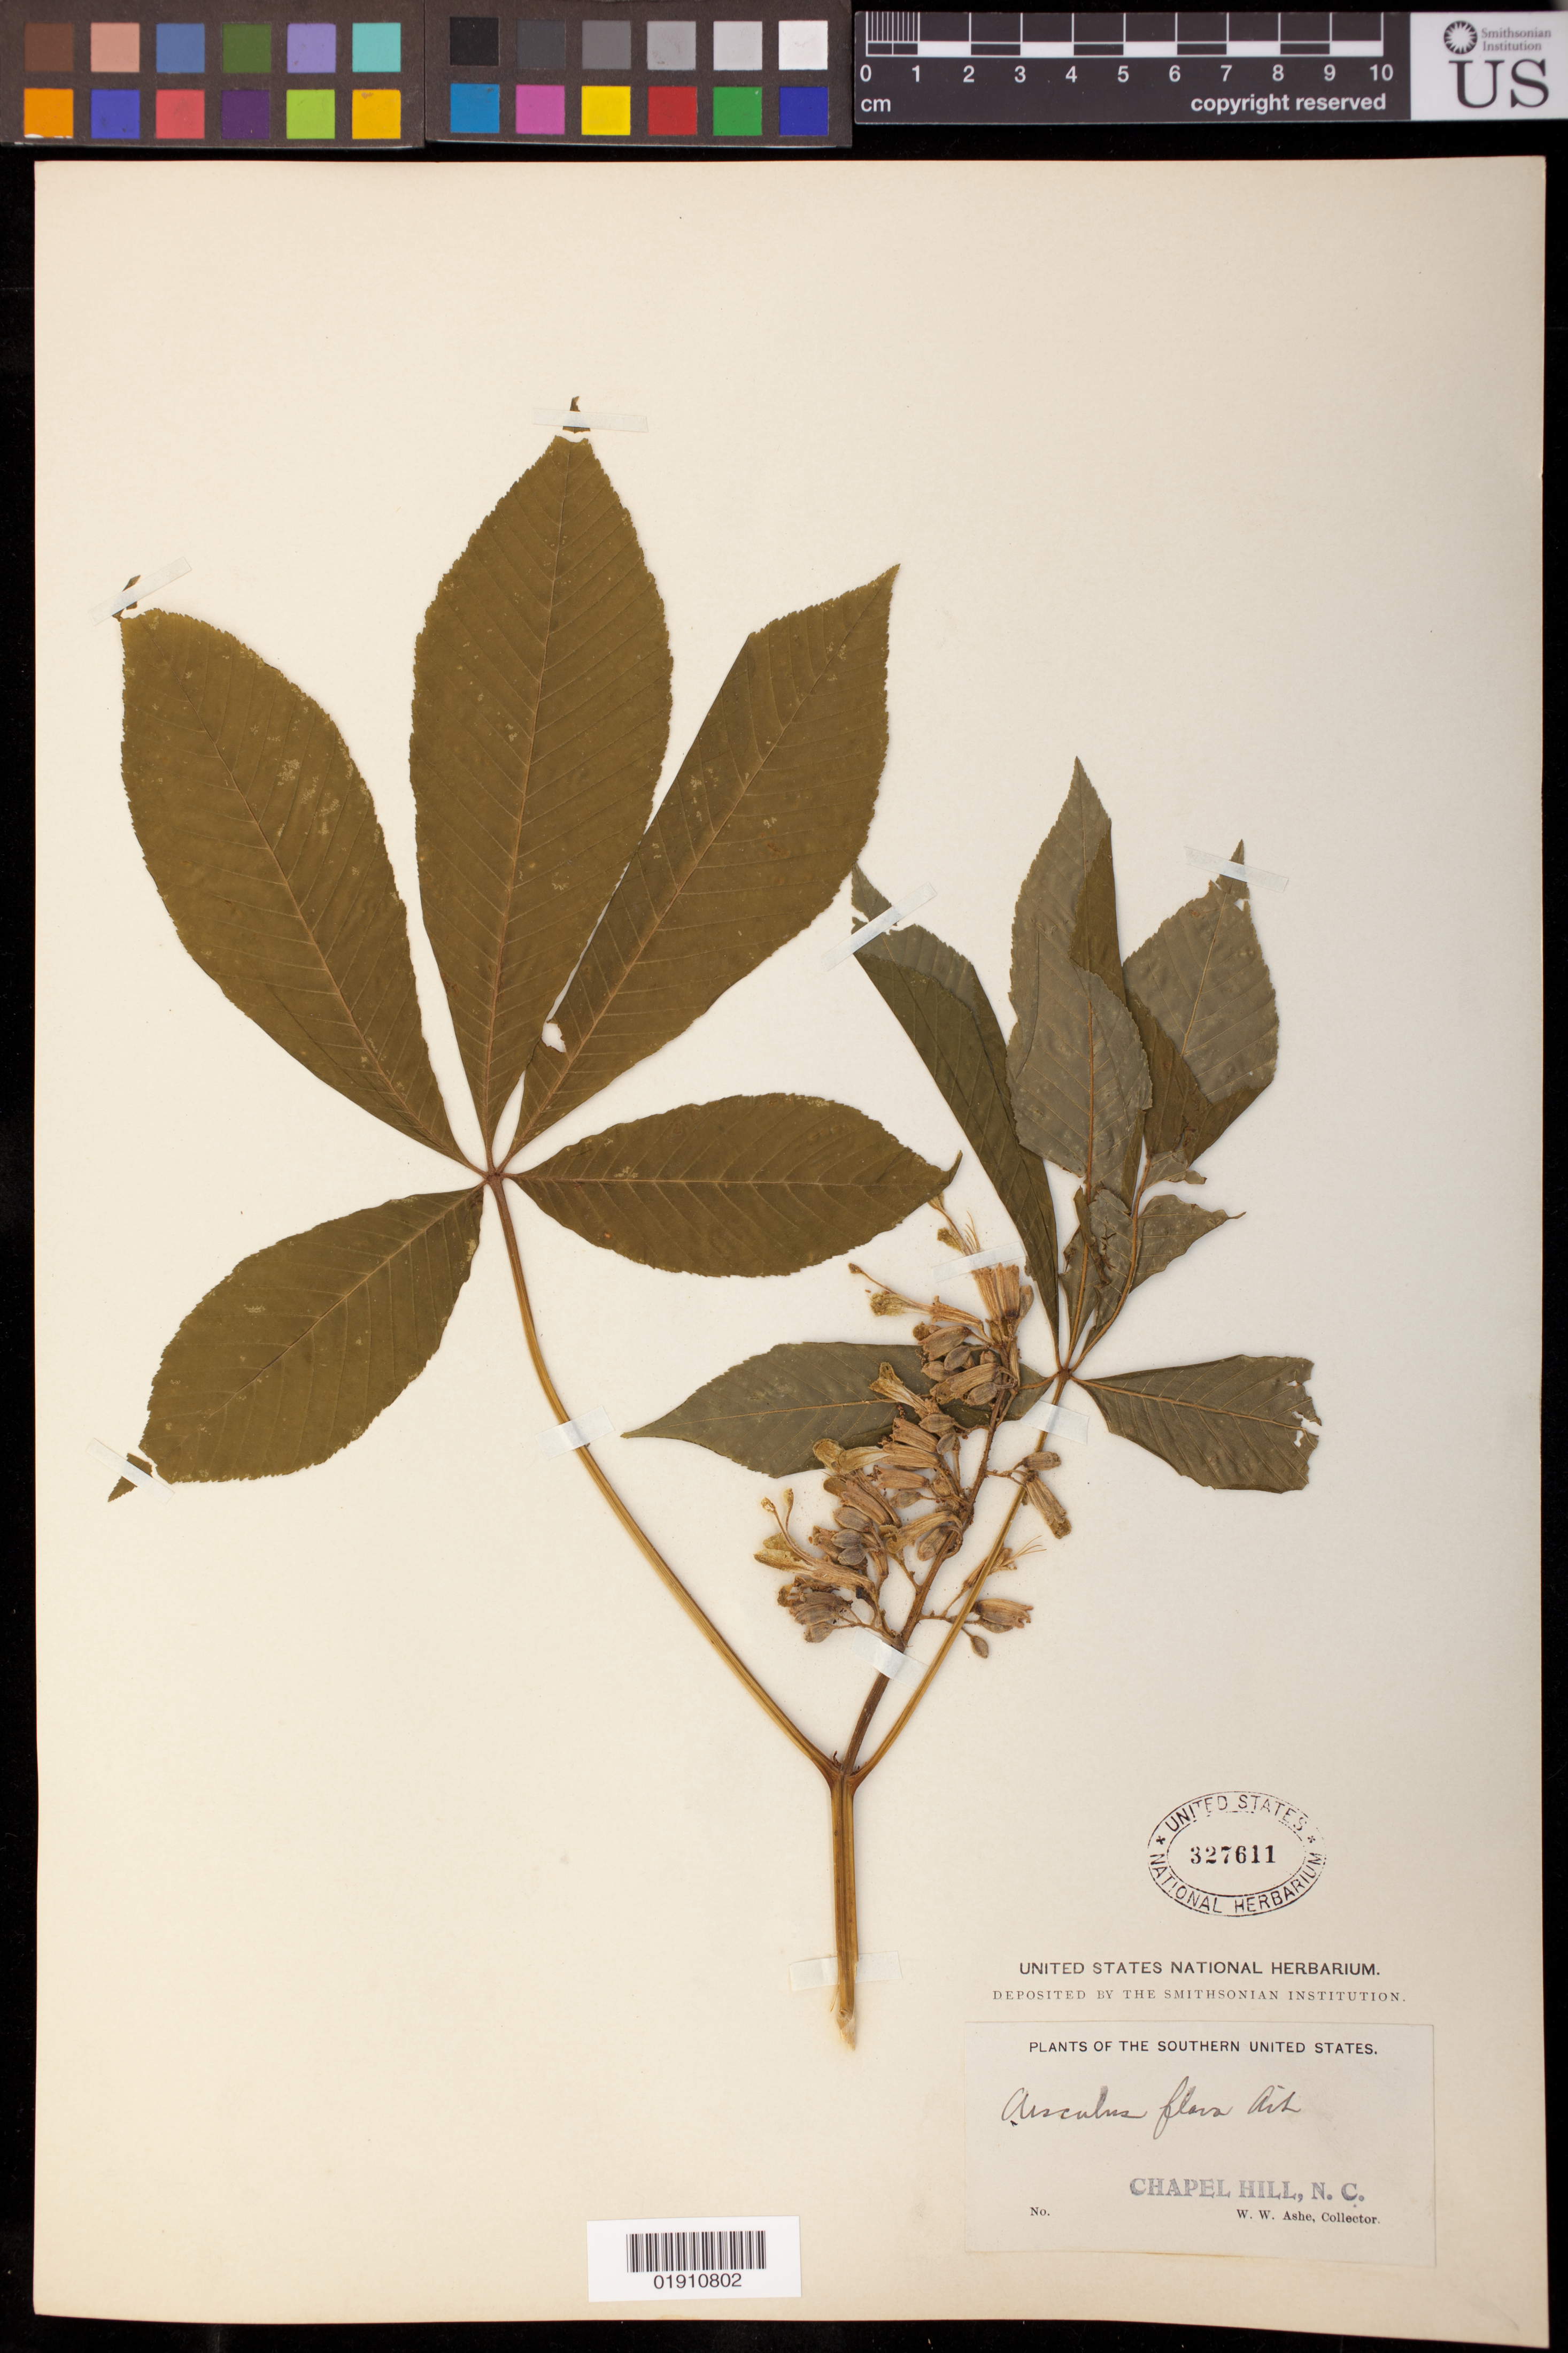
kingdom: Plantae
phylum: Tracheophyta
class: Magnoliopsida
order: Sapindales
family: Sapindaceae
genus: Aesculus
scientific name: Aesculus octandra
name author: Marshall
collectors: W. W. Ashe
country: United States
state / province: North Carolina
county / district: Orange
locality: Chapel Hill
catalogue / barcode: US 327611